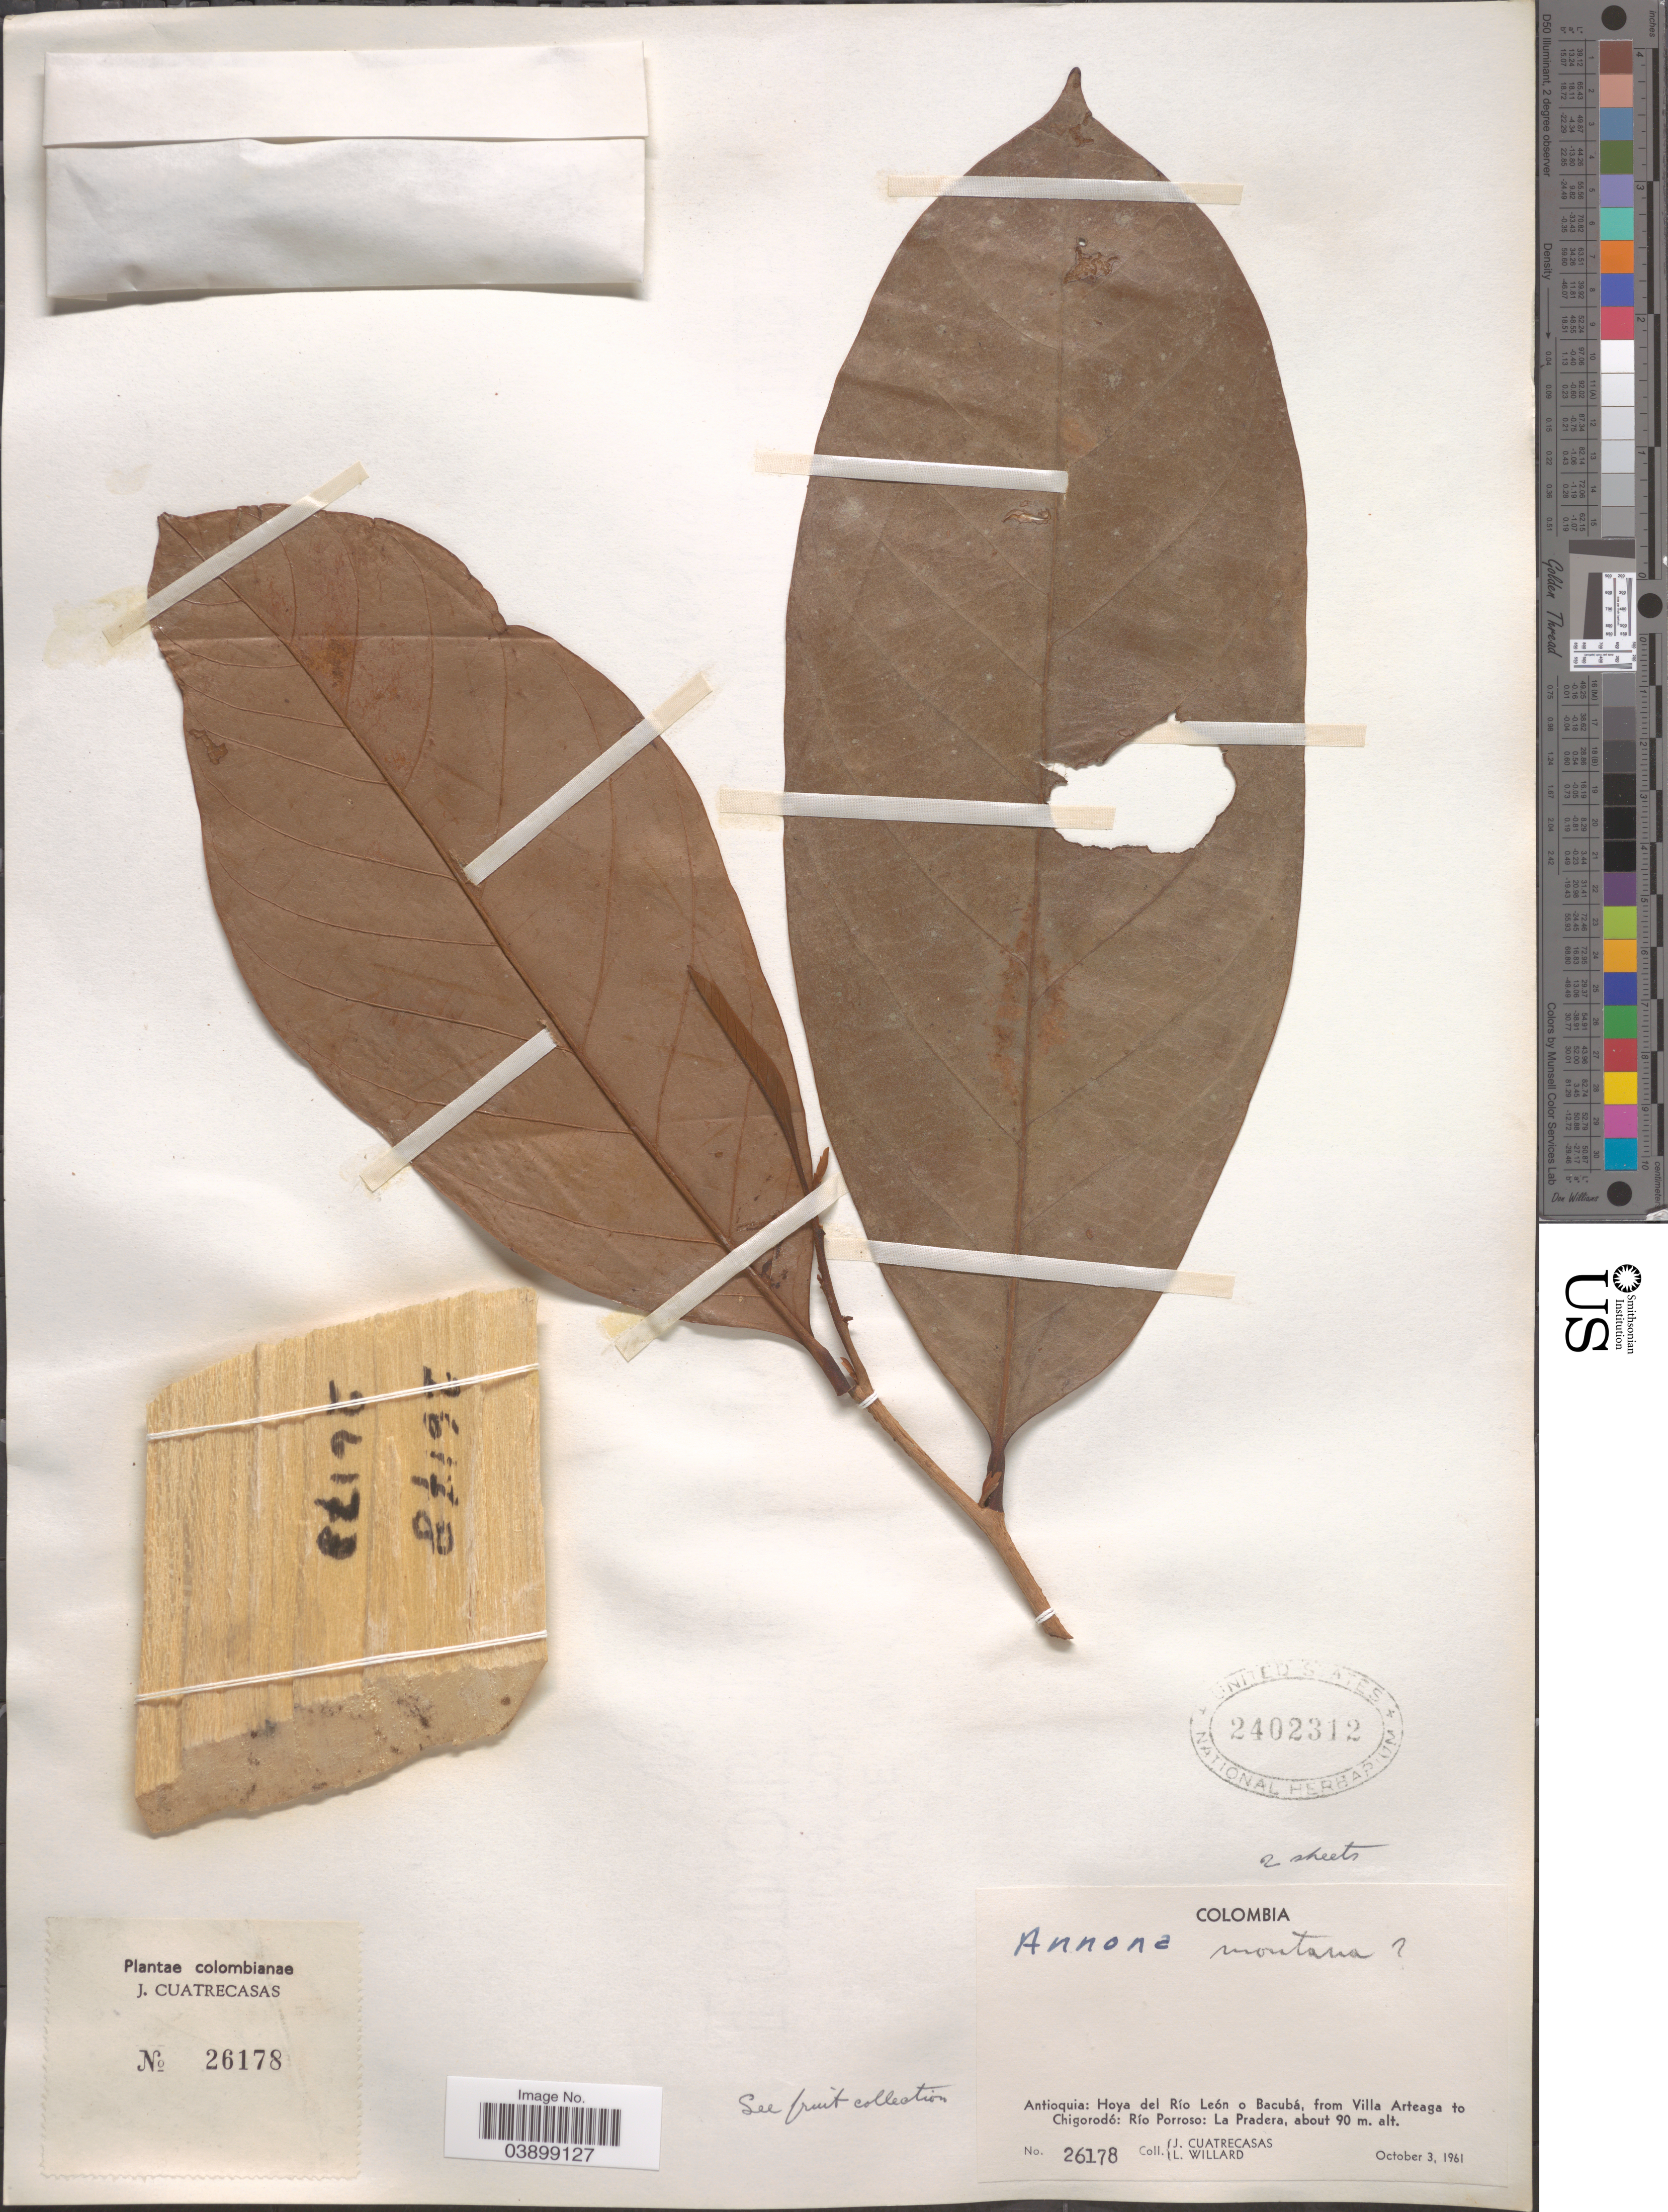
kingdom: Plantae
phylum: Tracheophyta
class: Magnoliopsida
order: Magnoliales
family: Annonaceae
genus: Annona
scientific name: Annona montana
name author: Macfad.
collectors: J. Cuatrecasas & L. Willard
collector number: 26178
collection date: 1961-10-03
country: Colombia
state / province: Antioquia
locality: Hoya del Río León o Bacubá, from Villa Arteaga to Chigorodó; Río Porroso: La Pradera.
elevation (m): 90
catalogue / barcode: US 2402312